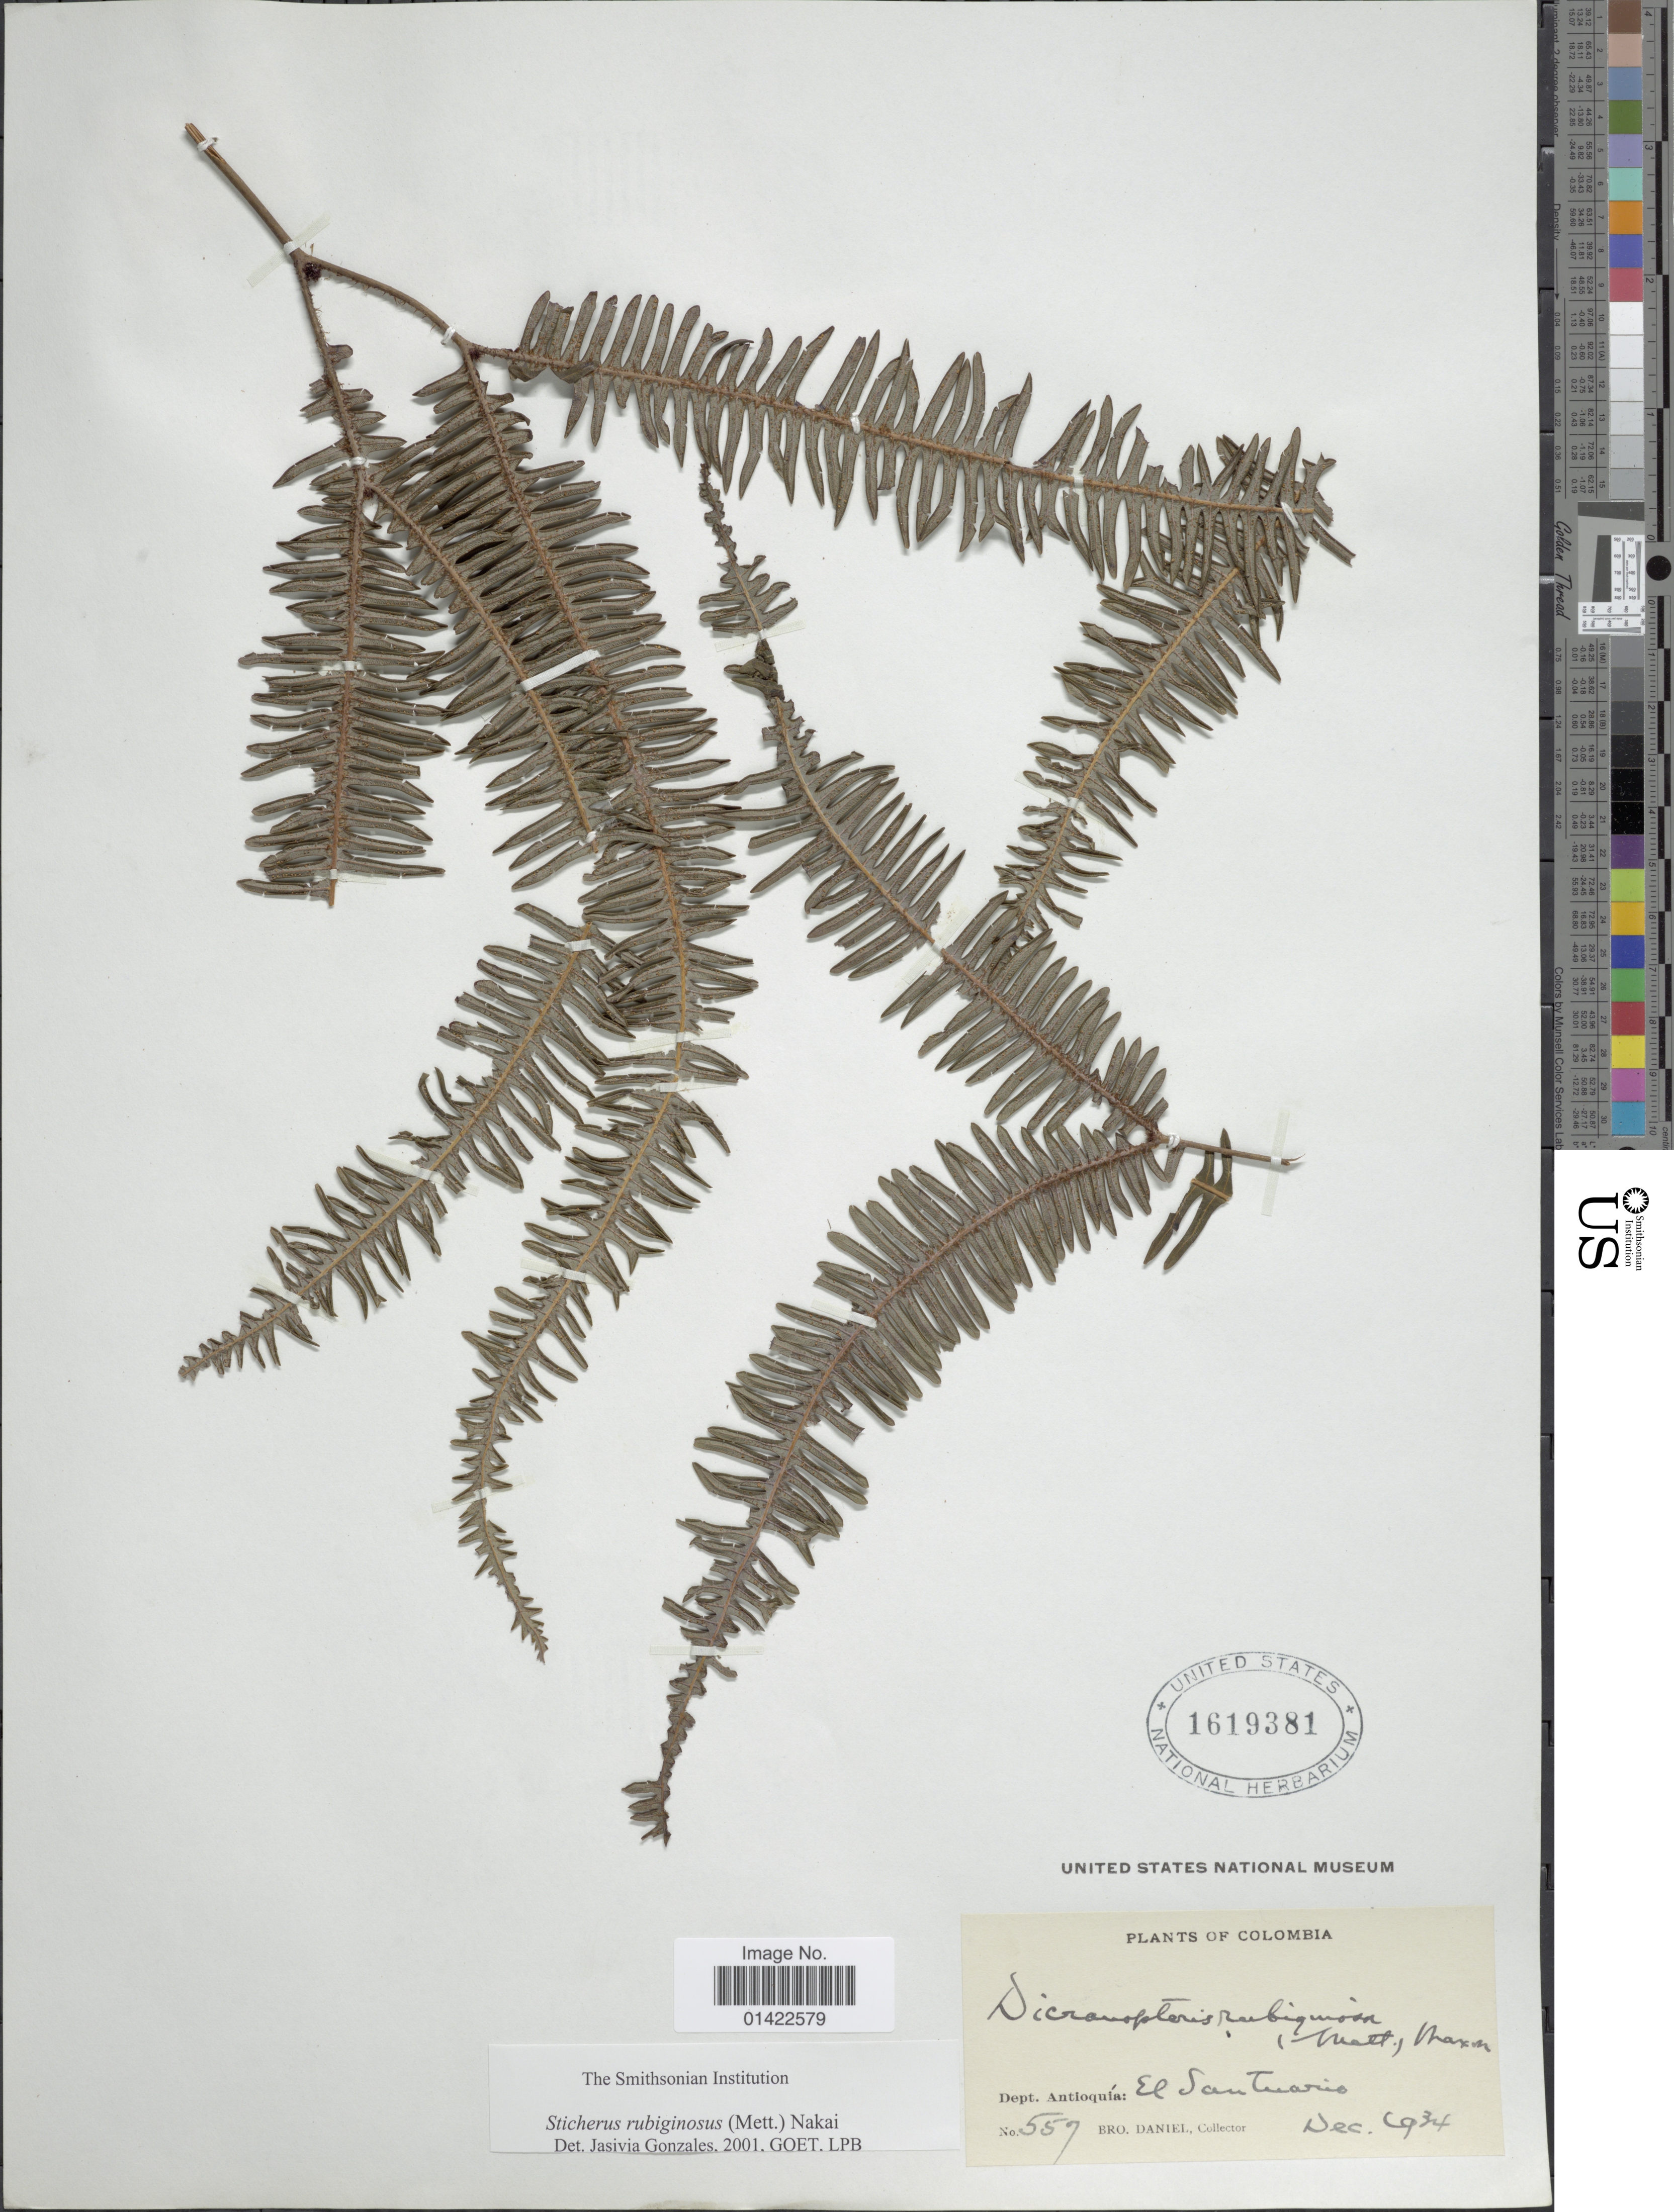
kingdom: Plantae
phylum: Tracheophyta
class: Polypodiopsida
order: Gleicheniales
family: Gleicheniaceae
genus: Sticherus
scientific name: Sticherus rubiginosus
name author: (Mett.) Nakai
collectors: Bro. Daniel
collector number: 557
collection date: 1934-12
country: Colombia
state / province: Antioquia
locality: El Santuario.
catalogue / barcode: US 1619381